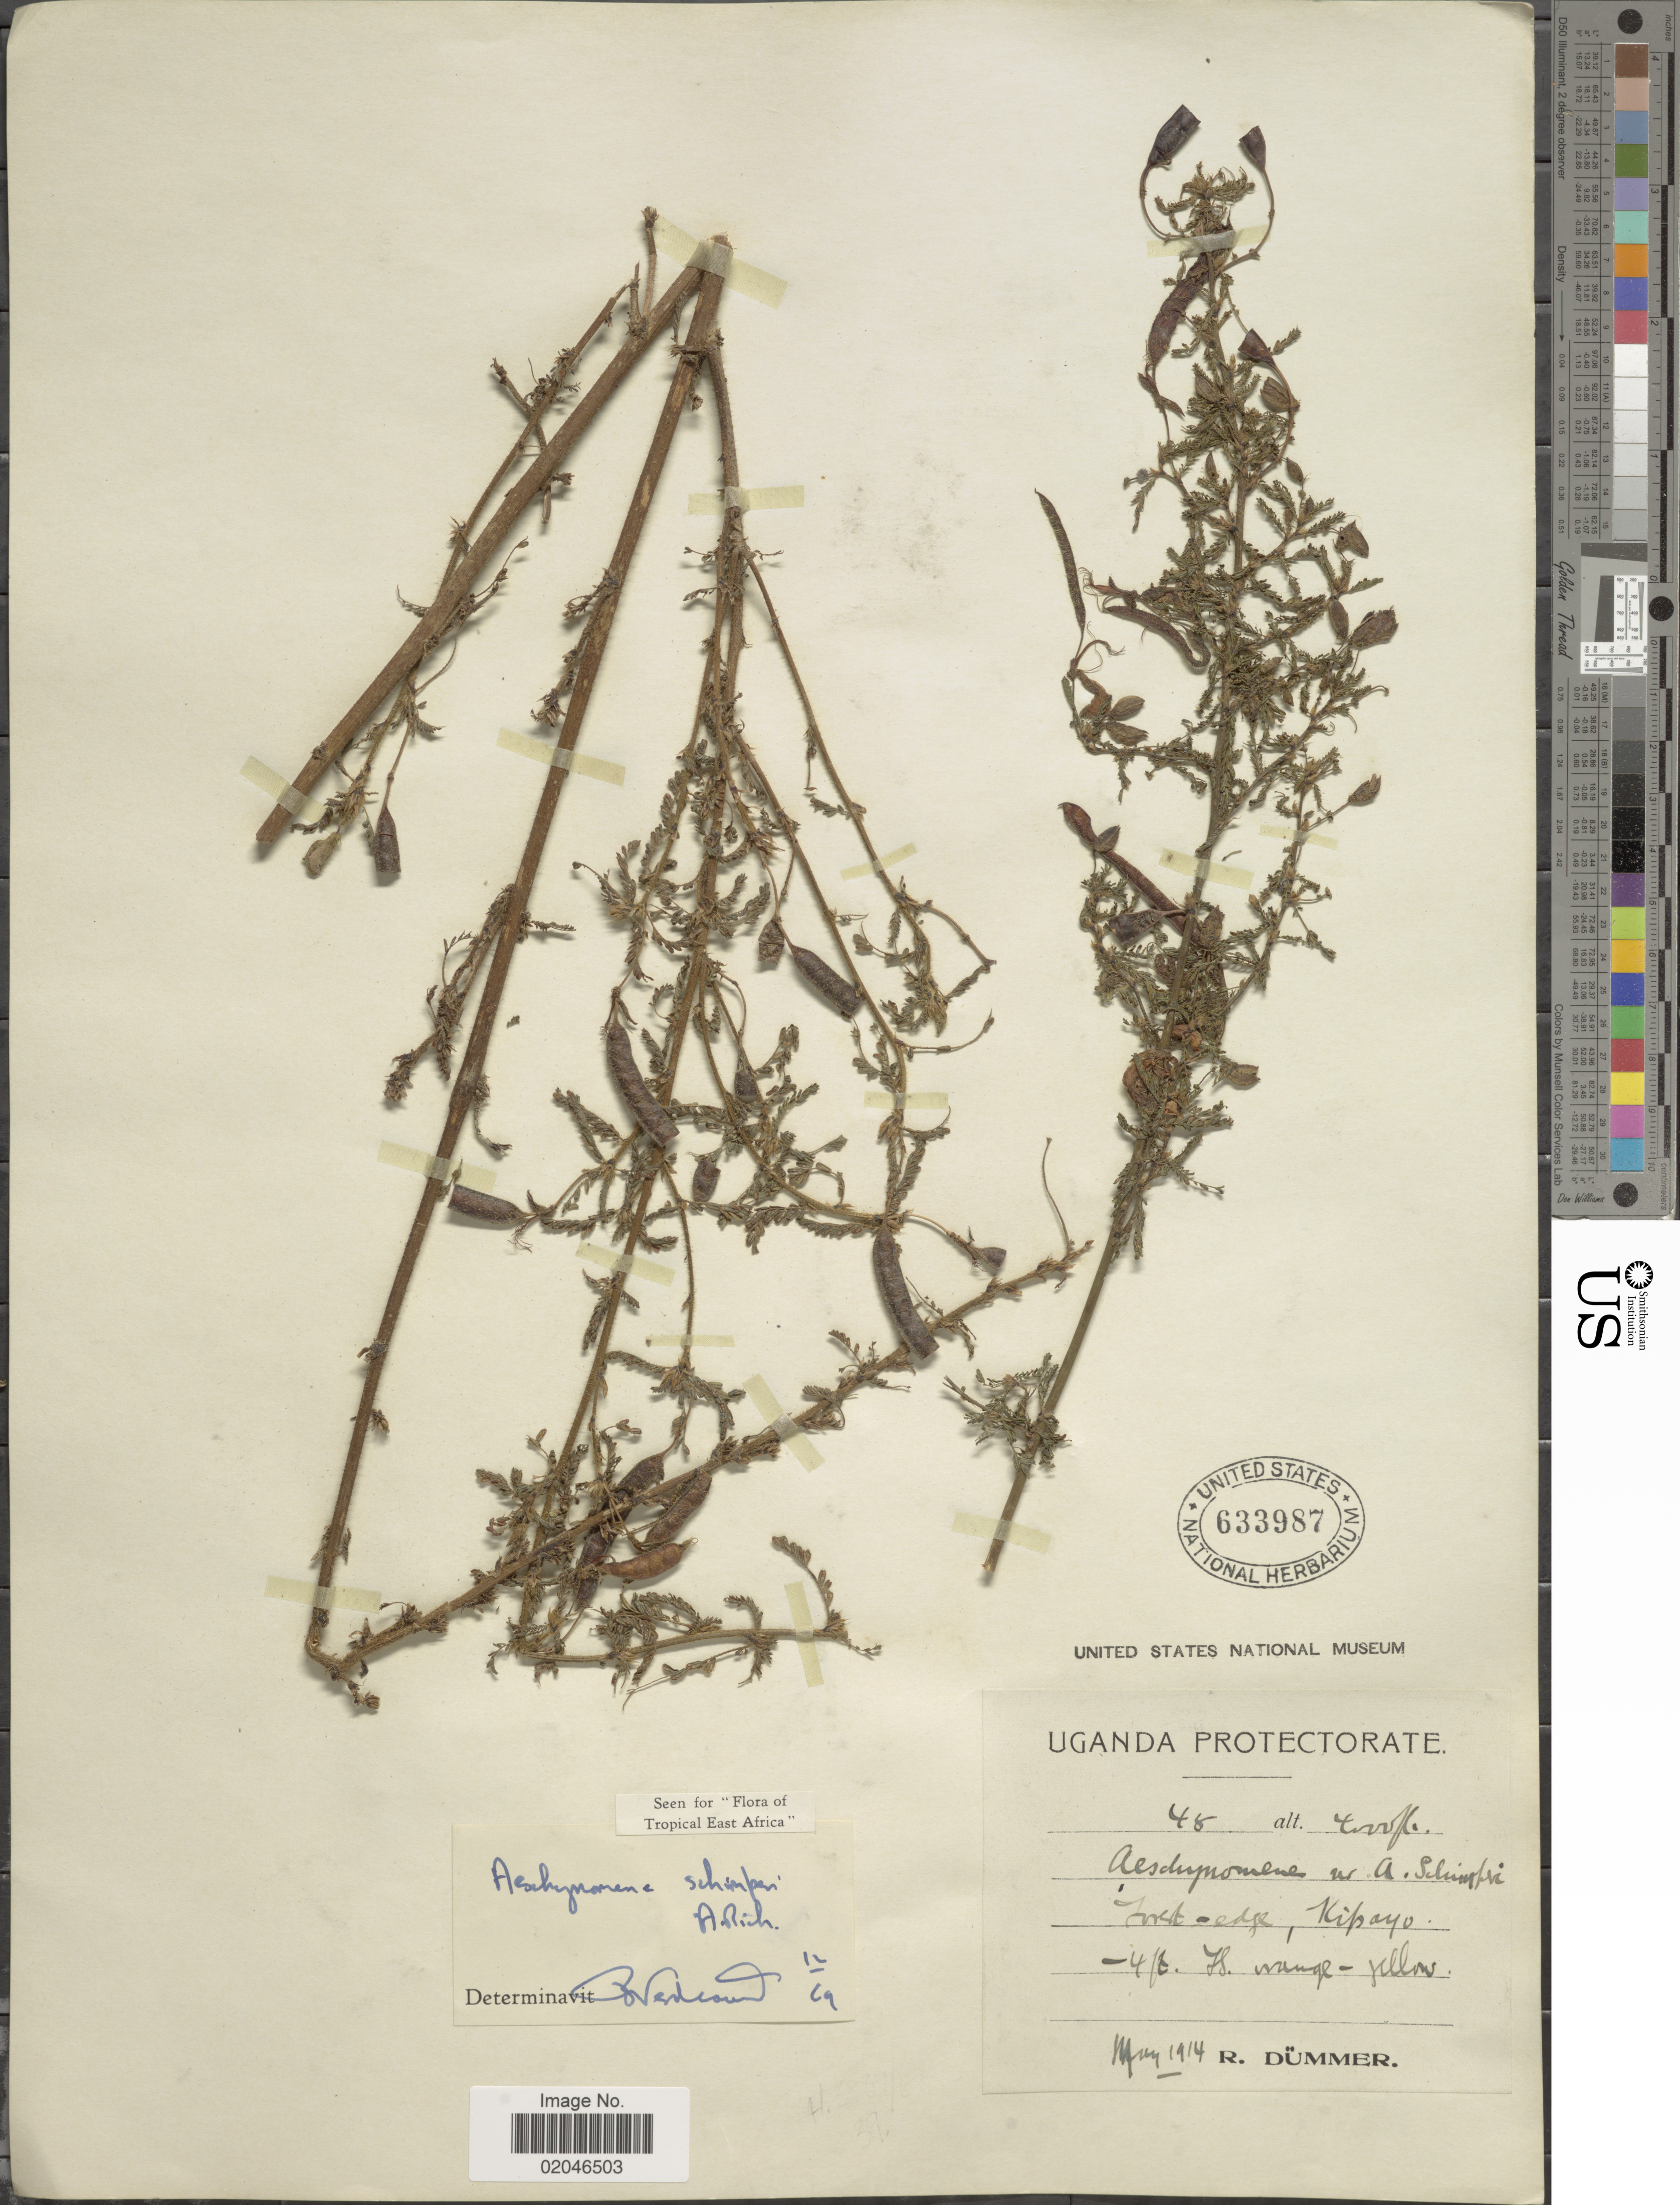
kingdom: Plantae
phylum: Tracheophyta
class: Magnoliopsida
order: Fabales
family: Fabaceae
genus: Aeschynomene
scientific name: Aeschynomene schimperi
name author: Hochst. ex A. Rich.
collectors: R. A. Dümmer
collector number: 48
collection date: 1914-05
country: Uganda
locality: Forest-edge, Kipayo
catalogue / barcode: US 633987